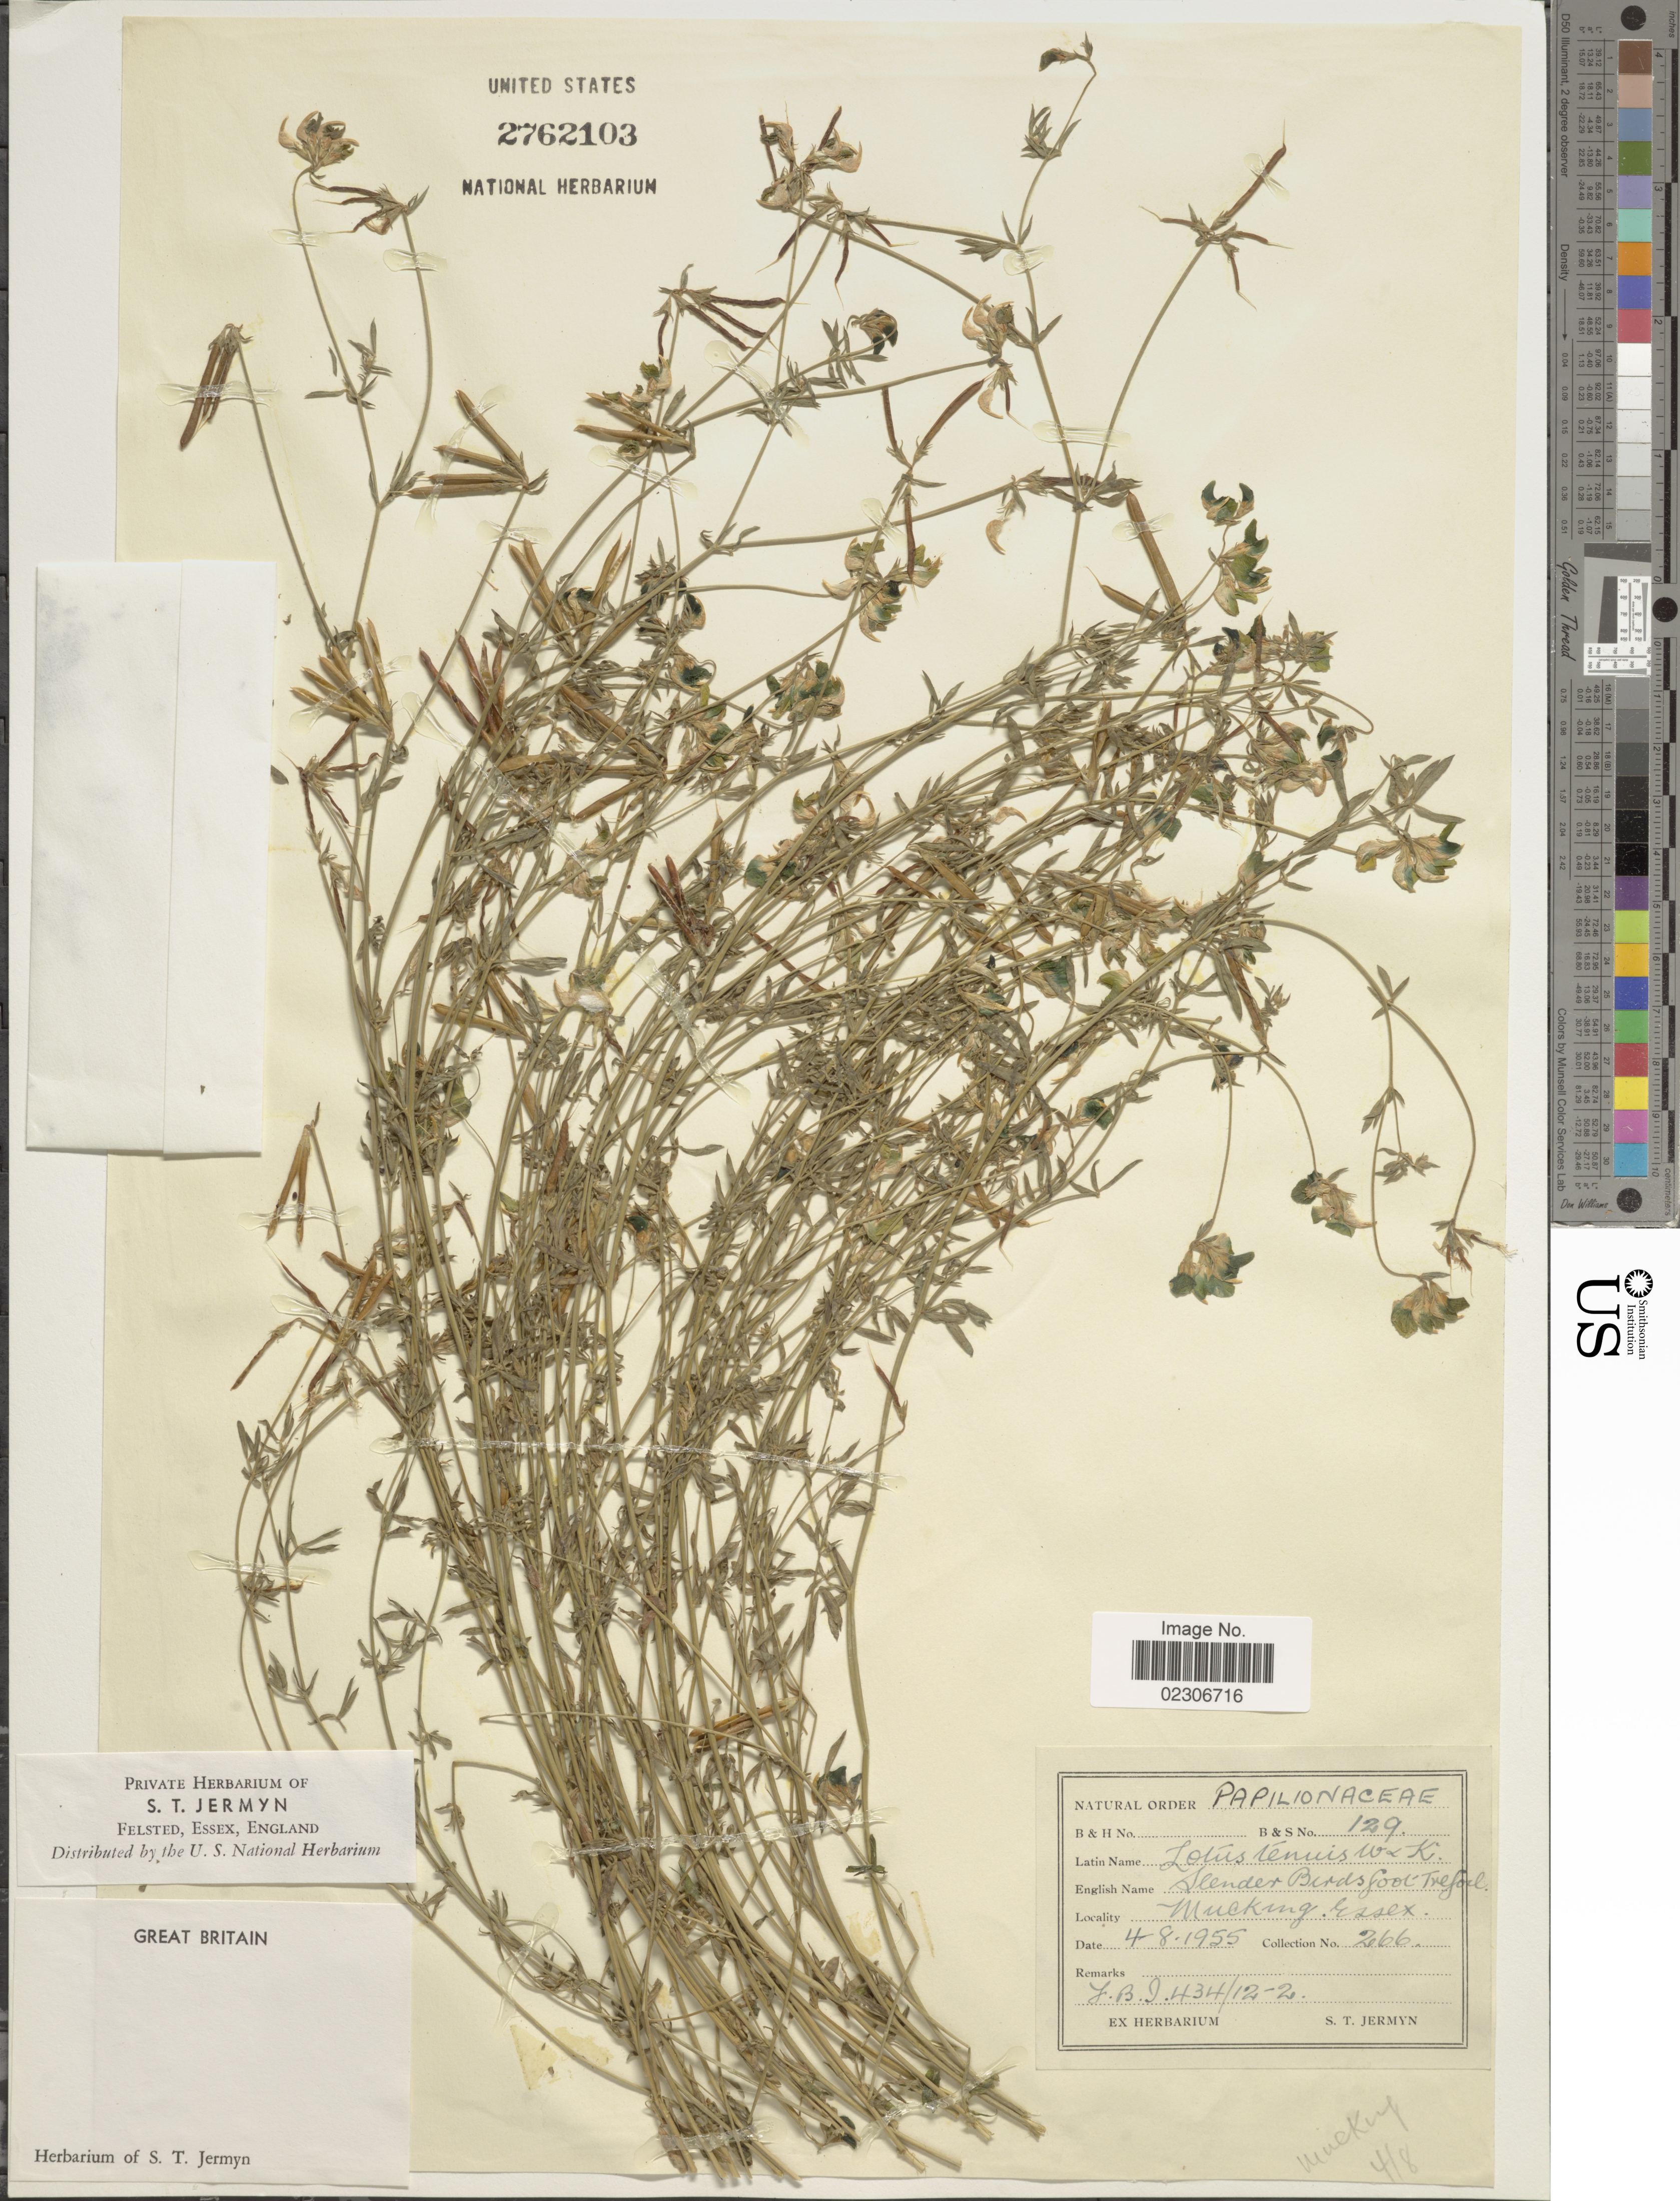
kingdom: Plantae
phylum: Tracheophyta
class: Magnoliopsida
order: Fabales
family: Fabaceae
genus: Lotus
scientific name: Lotus tenuis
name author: Waldst. & Kit.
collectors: S. Jermyn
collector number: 266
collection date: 1955-08-04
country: United Kingdom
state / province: England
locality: Great Britain, Mucking, Essex.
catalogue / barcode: US 2762103